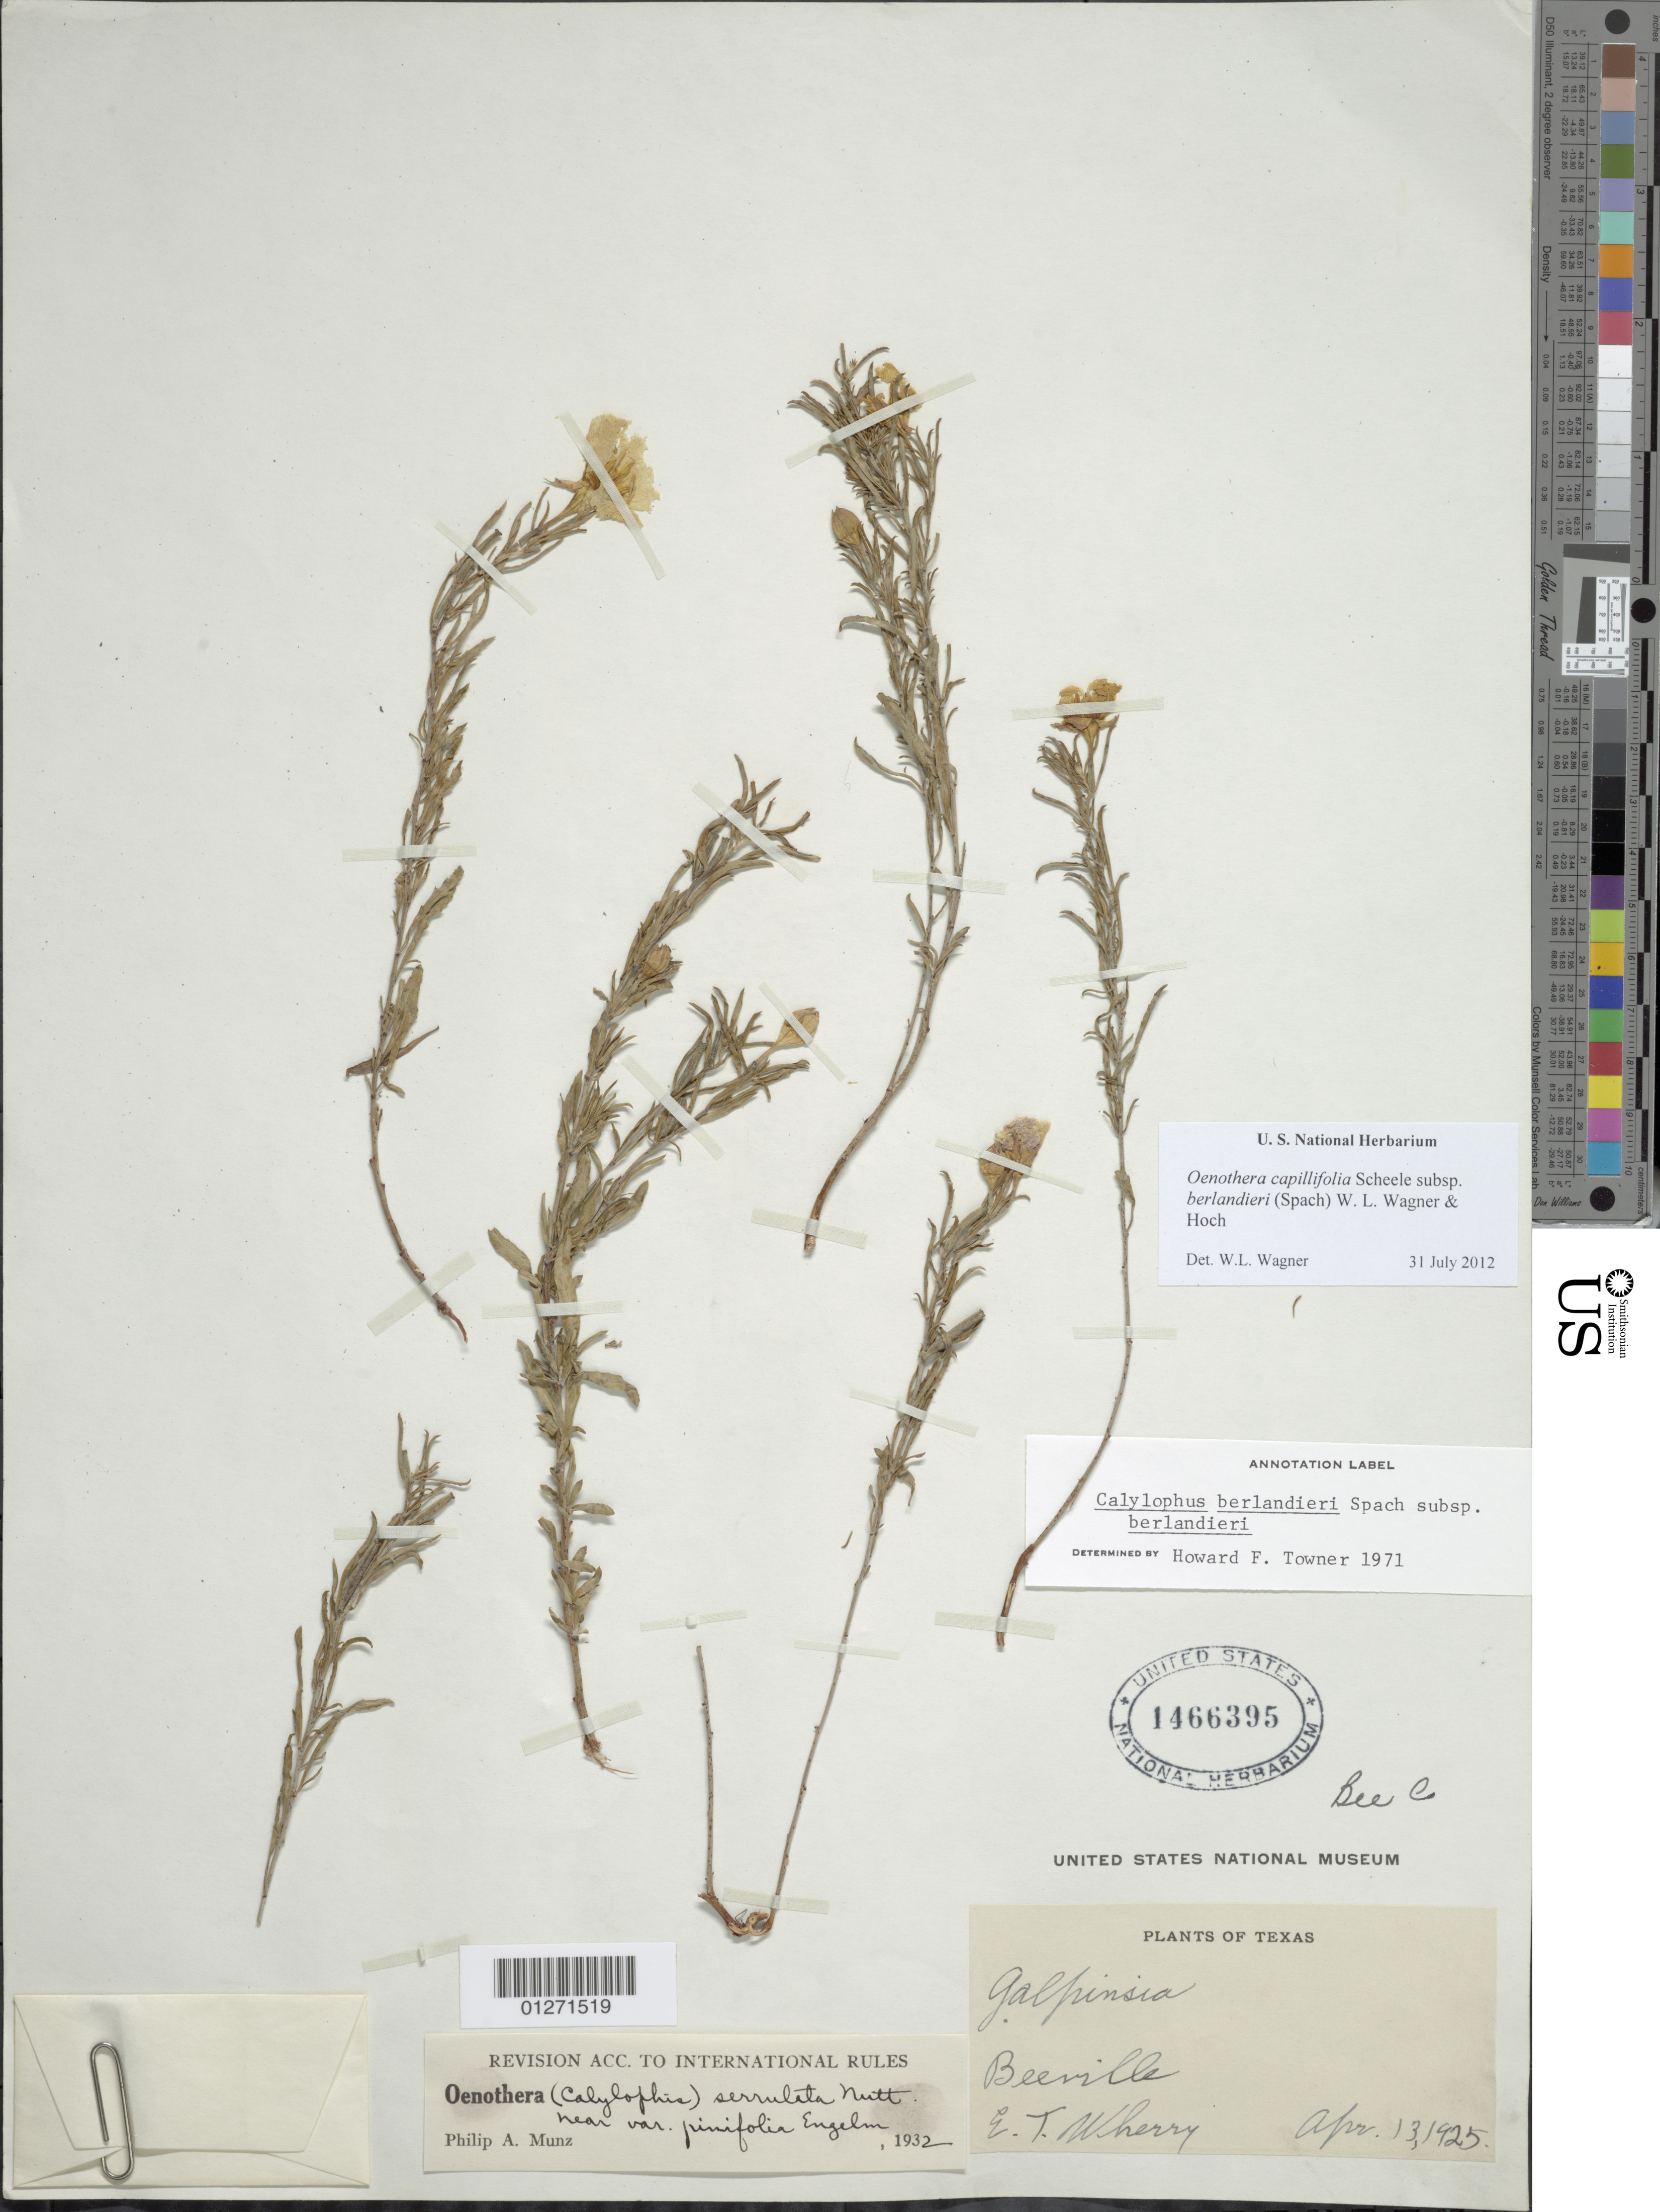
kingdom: Plantae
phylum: Tracheophyta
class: Magnoliopsida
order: Myrtales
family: Onagraceae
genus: Oenothera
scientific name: Oenothera capillifolia subsp. berlandieri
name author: (Spach) W.L. Wagner & Hoch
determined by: Wagner, W. L., (BOT), Smithsonian Institution - National Museum of Natural History (UNITED STATES)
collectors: E. T. Wherry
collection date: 1925-04-13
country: United States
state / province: Texas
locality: Beeville.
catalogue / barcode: US 1466395